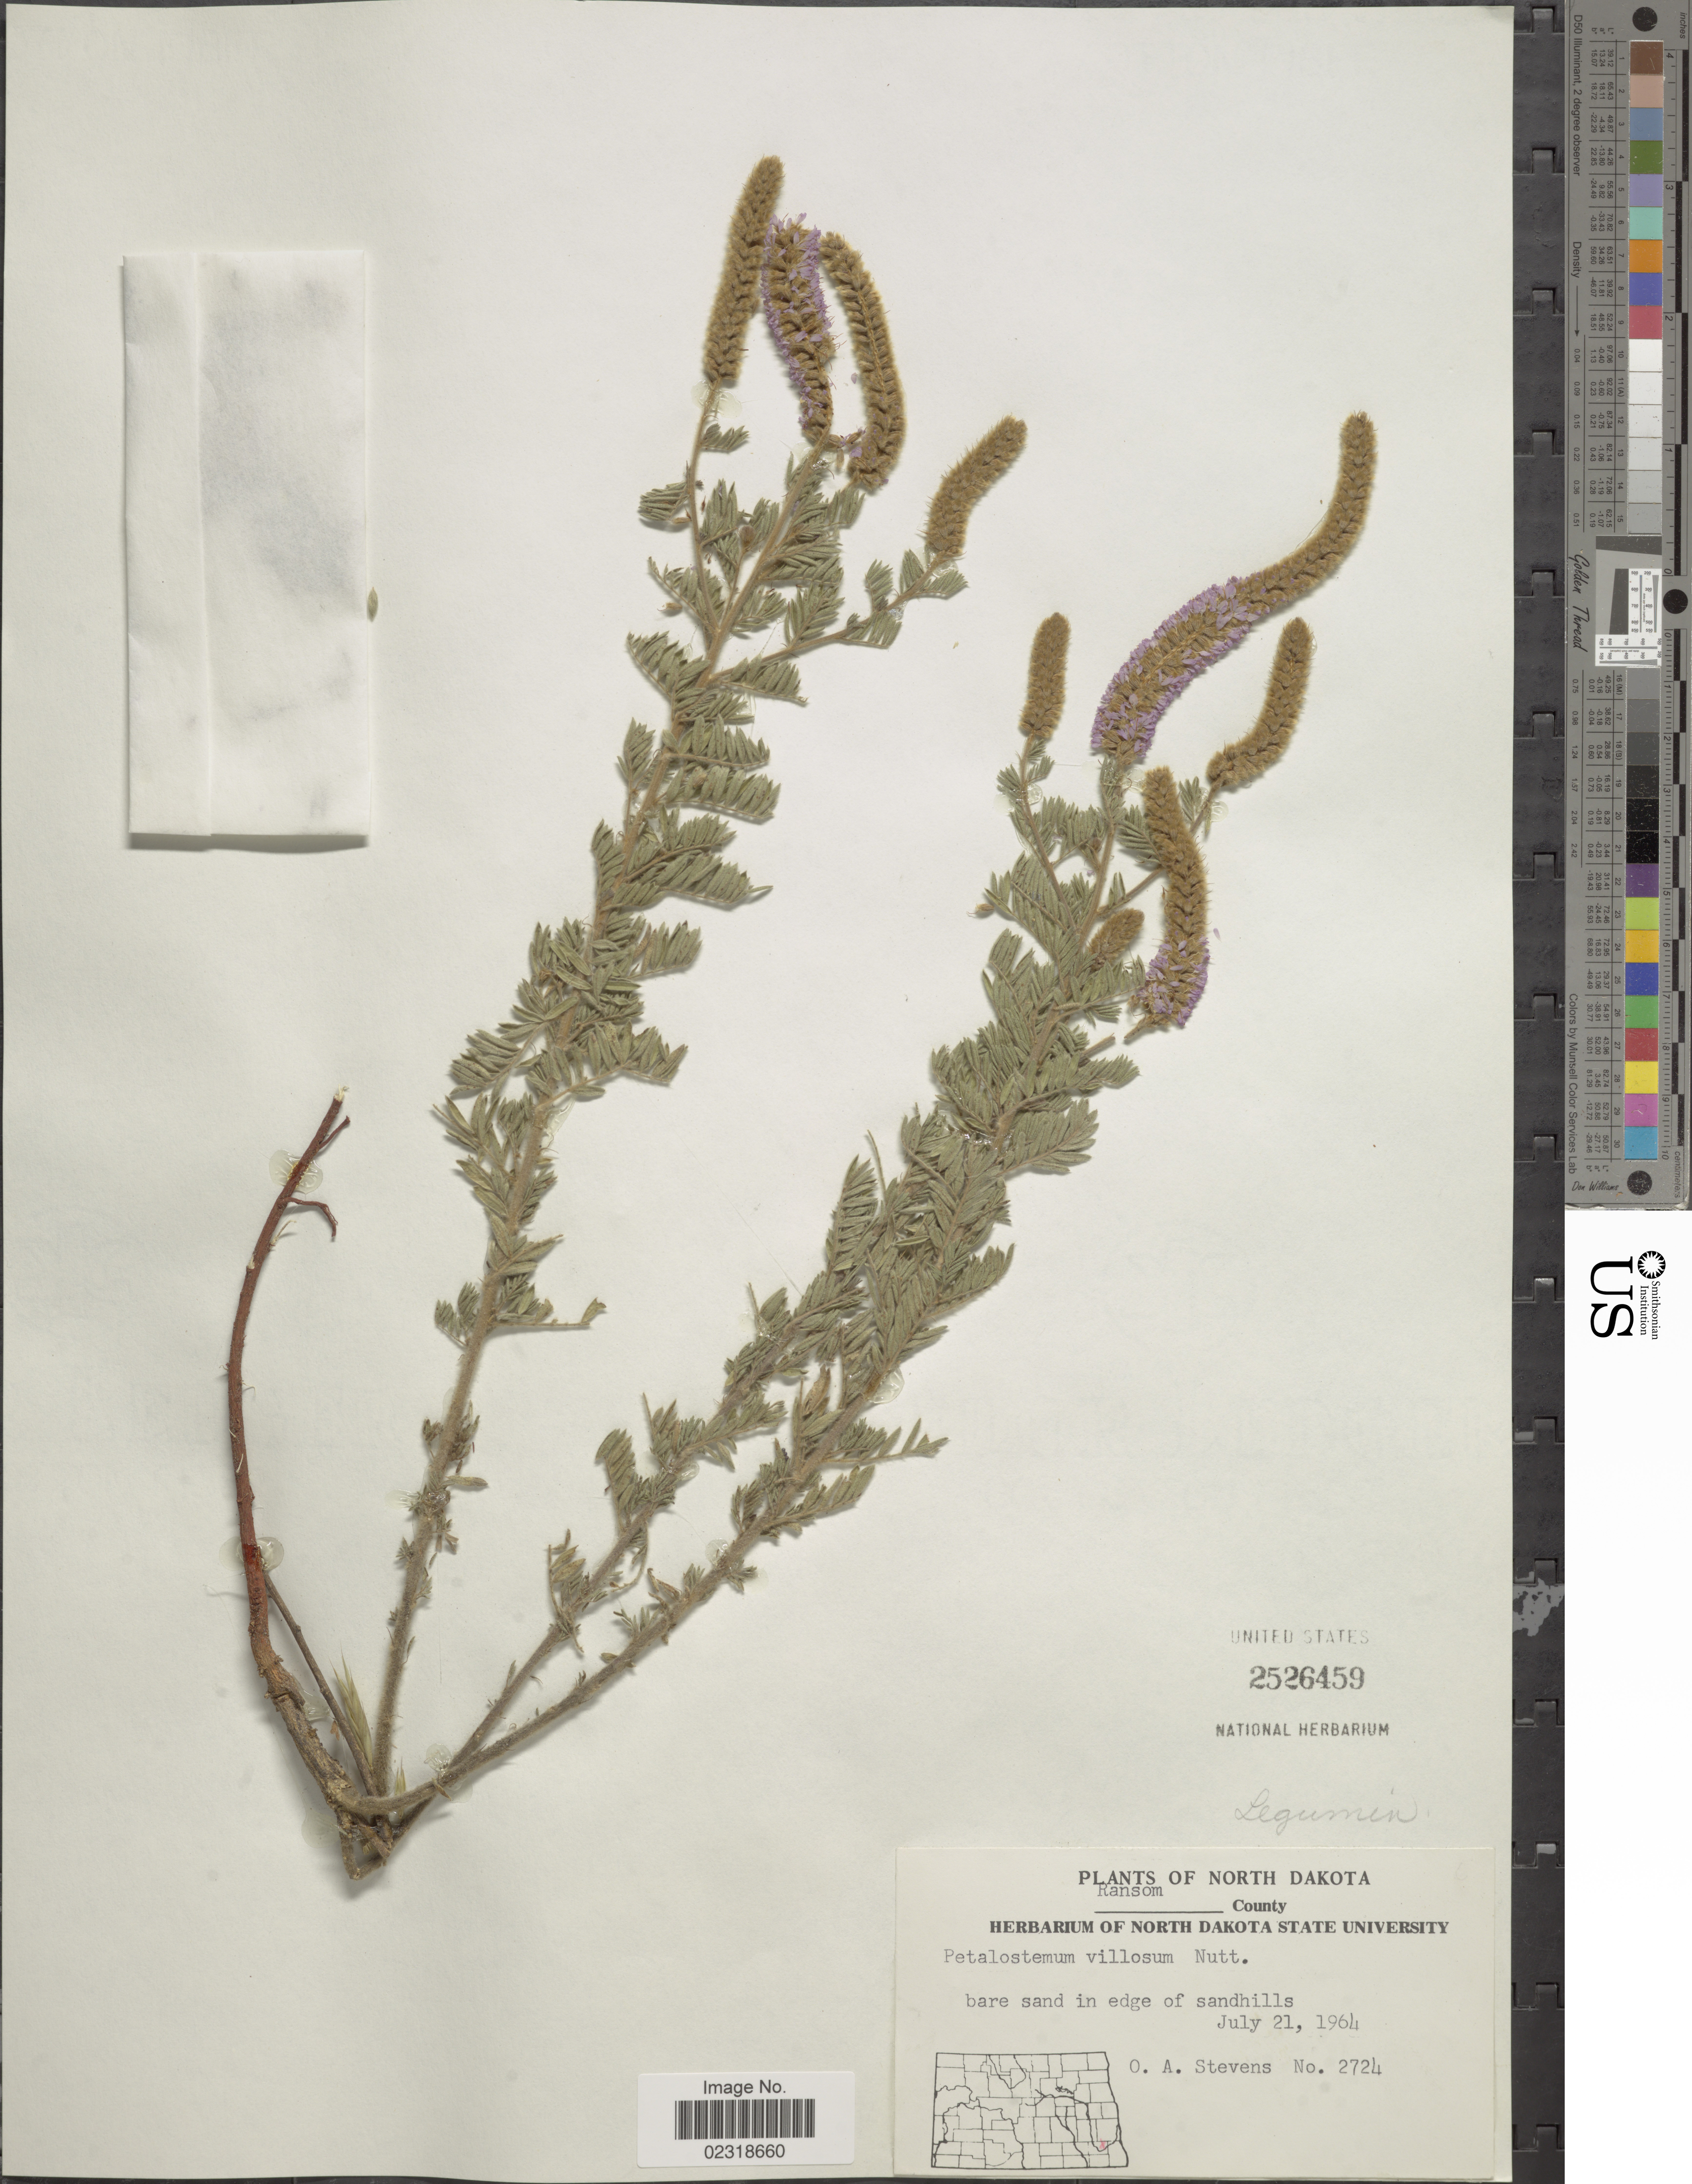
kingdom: Plantae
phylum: Tracheophyta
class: Magnoliopsida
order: Fabales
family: Fabaceae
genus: Dalea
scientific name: Dalea villosa var. villosa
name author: (Nutt.) Spreng.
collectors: O. A. Stevens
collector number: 2724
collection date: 1964-07-21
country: United States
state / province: North Dakota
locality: Ransom County, bare sand in edge of sandhills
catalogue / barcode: US 2526459